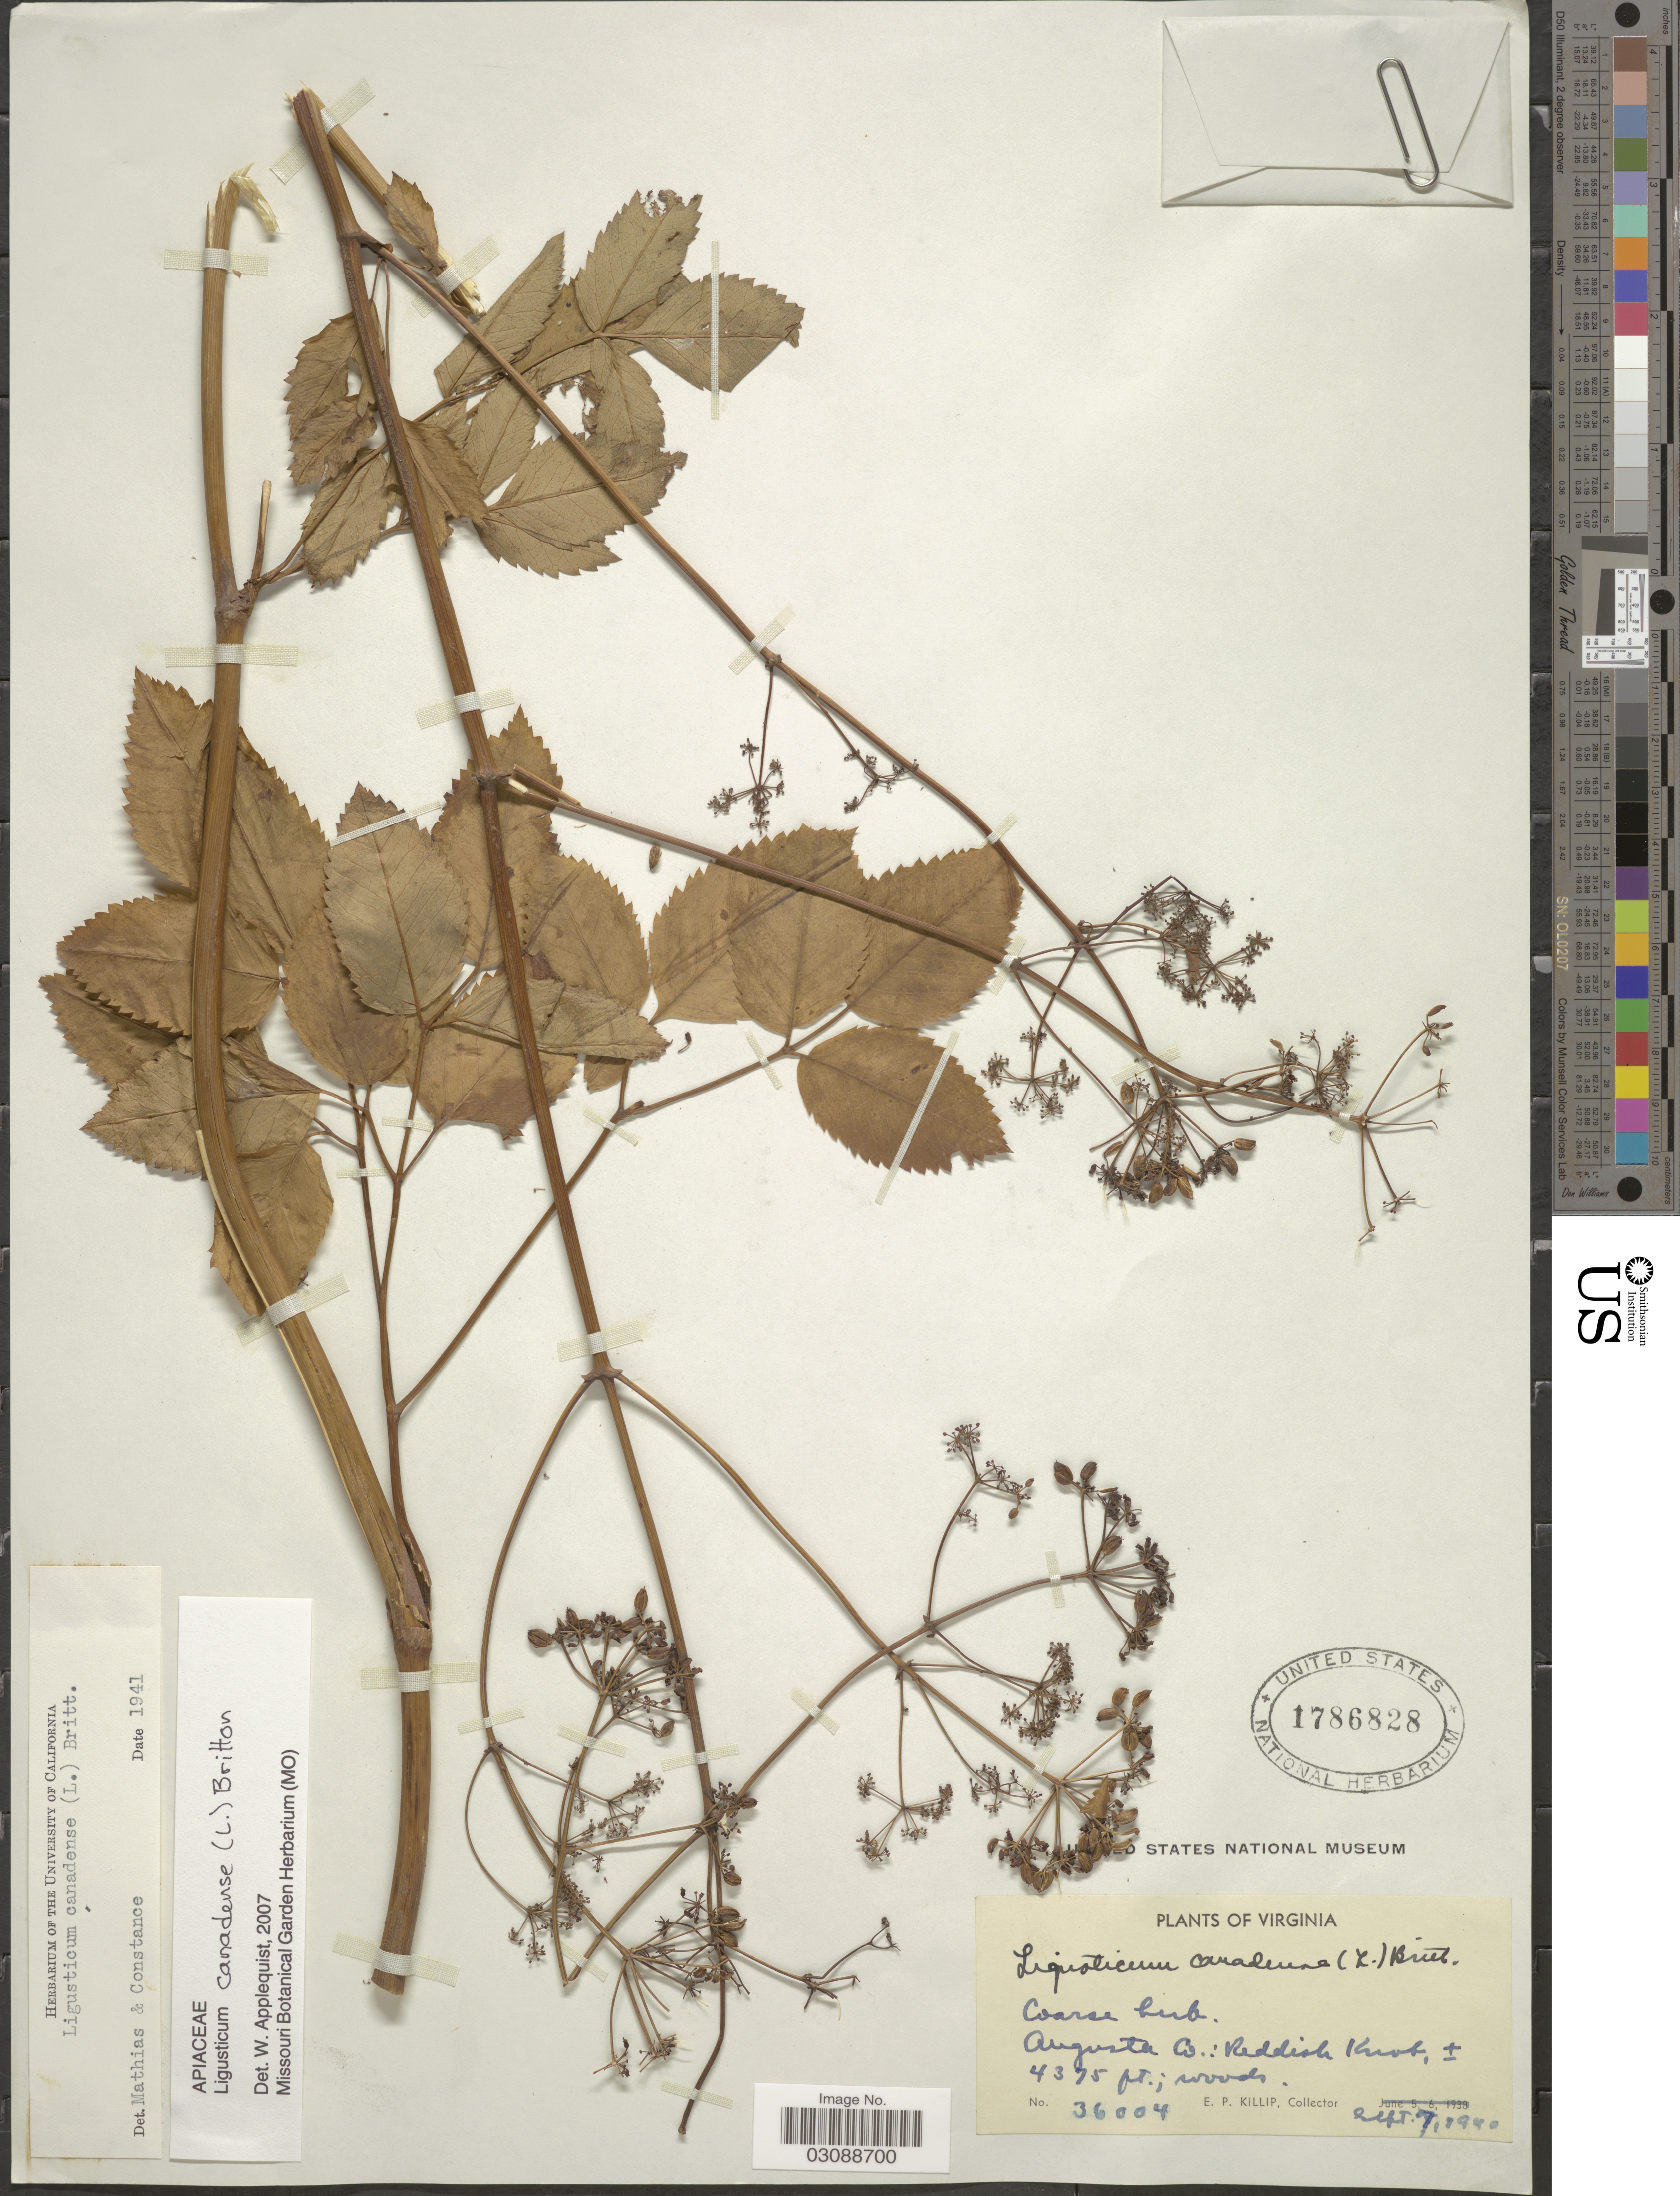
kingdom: Plantae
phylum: Tracheophyta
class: Magnoliopsida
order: Apiales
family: Apiaceae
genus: Ligusticum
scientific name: Ligusticum canadense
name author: (L.) Britton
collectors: E. P. Killip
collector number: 36004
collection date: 1940-09-07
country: United States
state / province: Virginia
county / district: Augusta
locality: Augusta Co.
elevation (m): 1334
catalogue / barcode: US 1786828